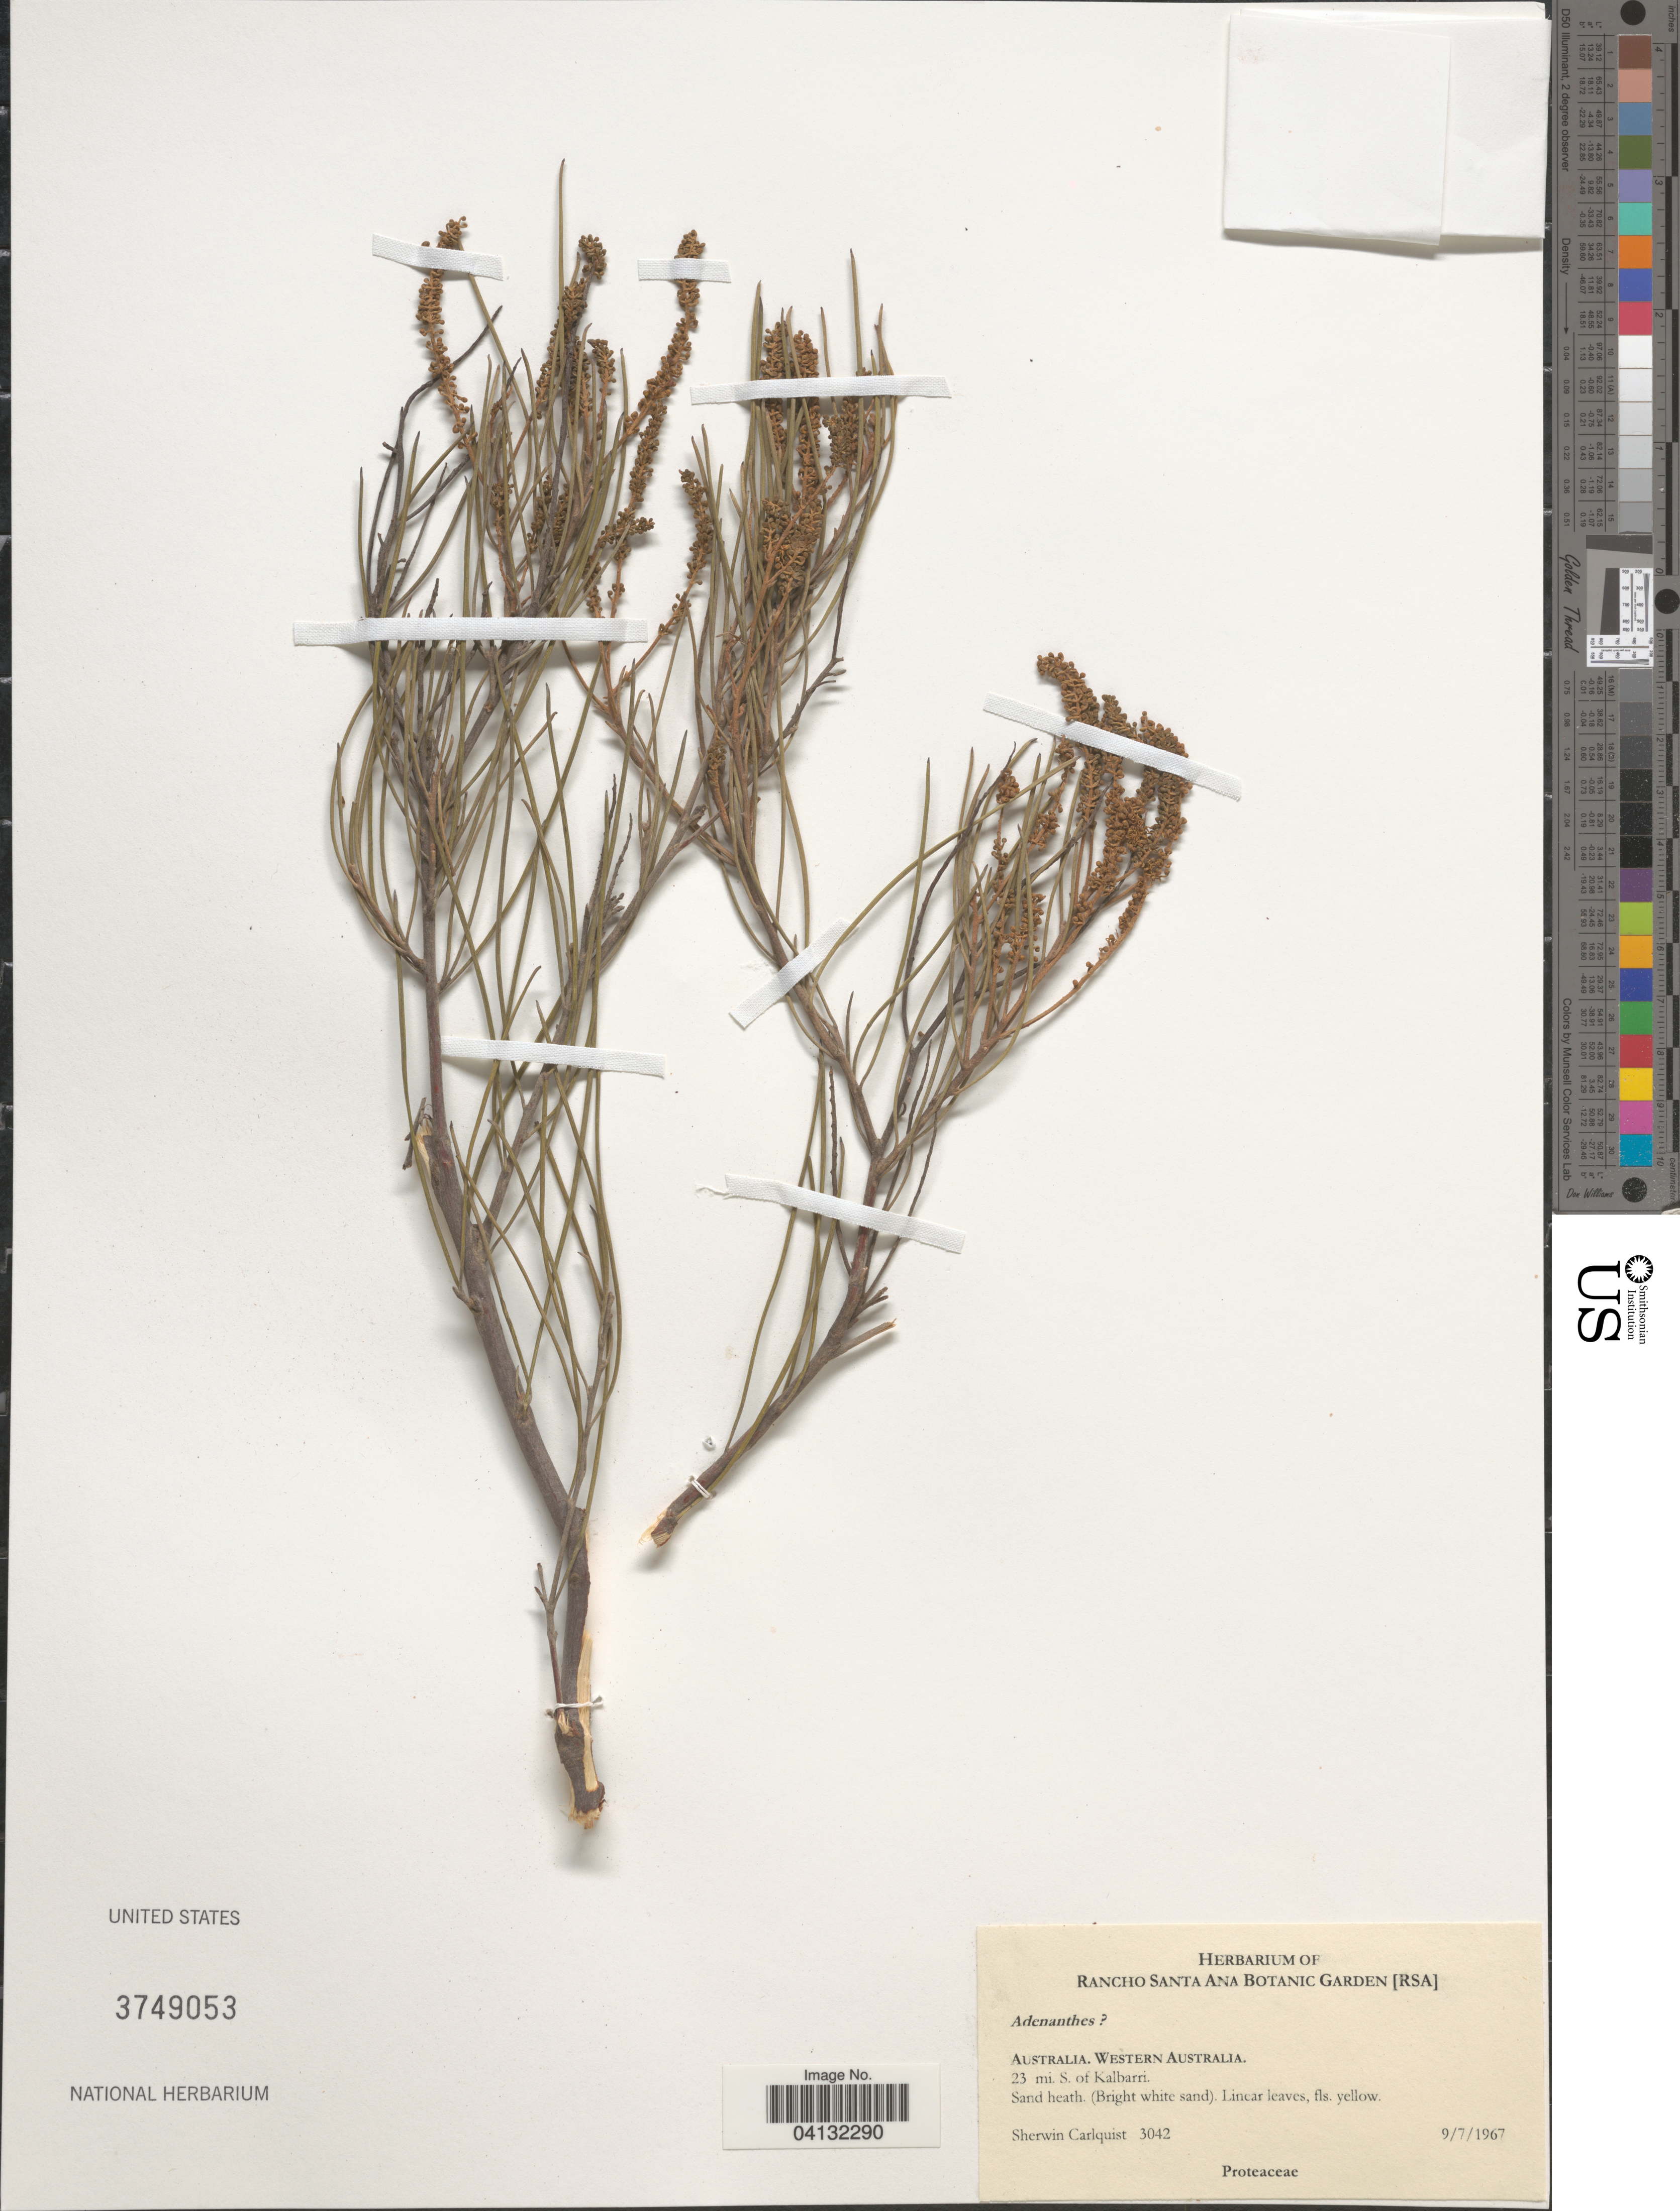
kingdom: Plantae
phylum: Tracheophyta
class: Magnoliopsida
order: Proteales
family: Proteaceae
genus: Adenanthos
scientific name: Adenanthos sp.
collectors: S. Carlquist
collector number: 3042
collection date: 1967-09-07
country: Australia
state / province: Western Australia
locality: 23 mi. S. of Kalbarri.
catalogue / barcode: US 3749053